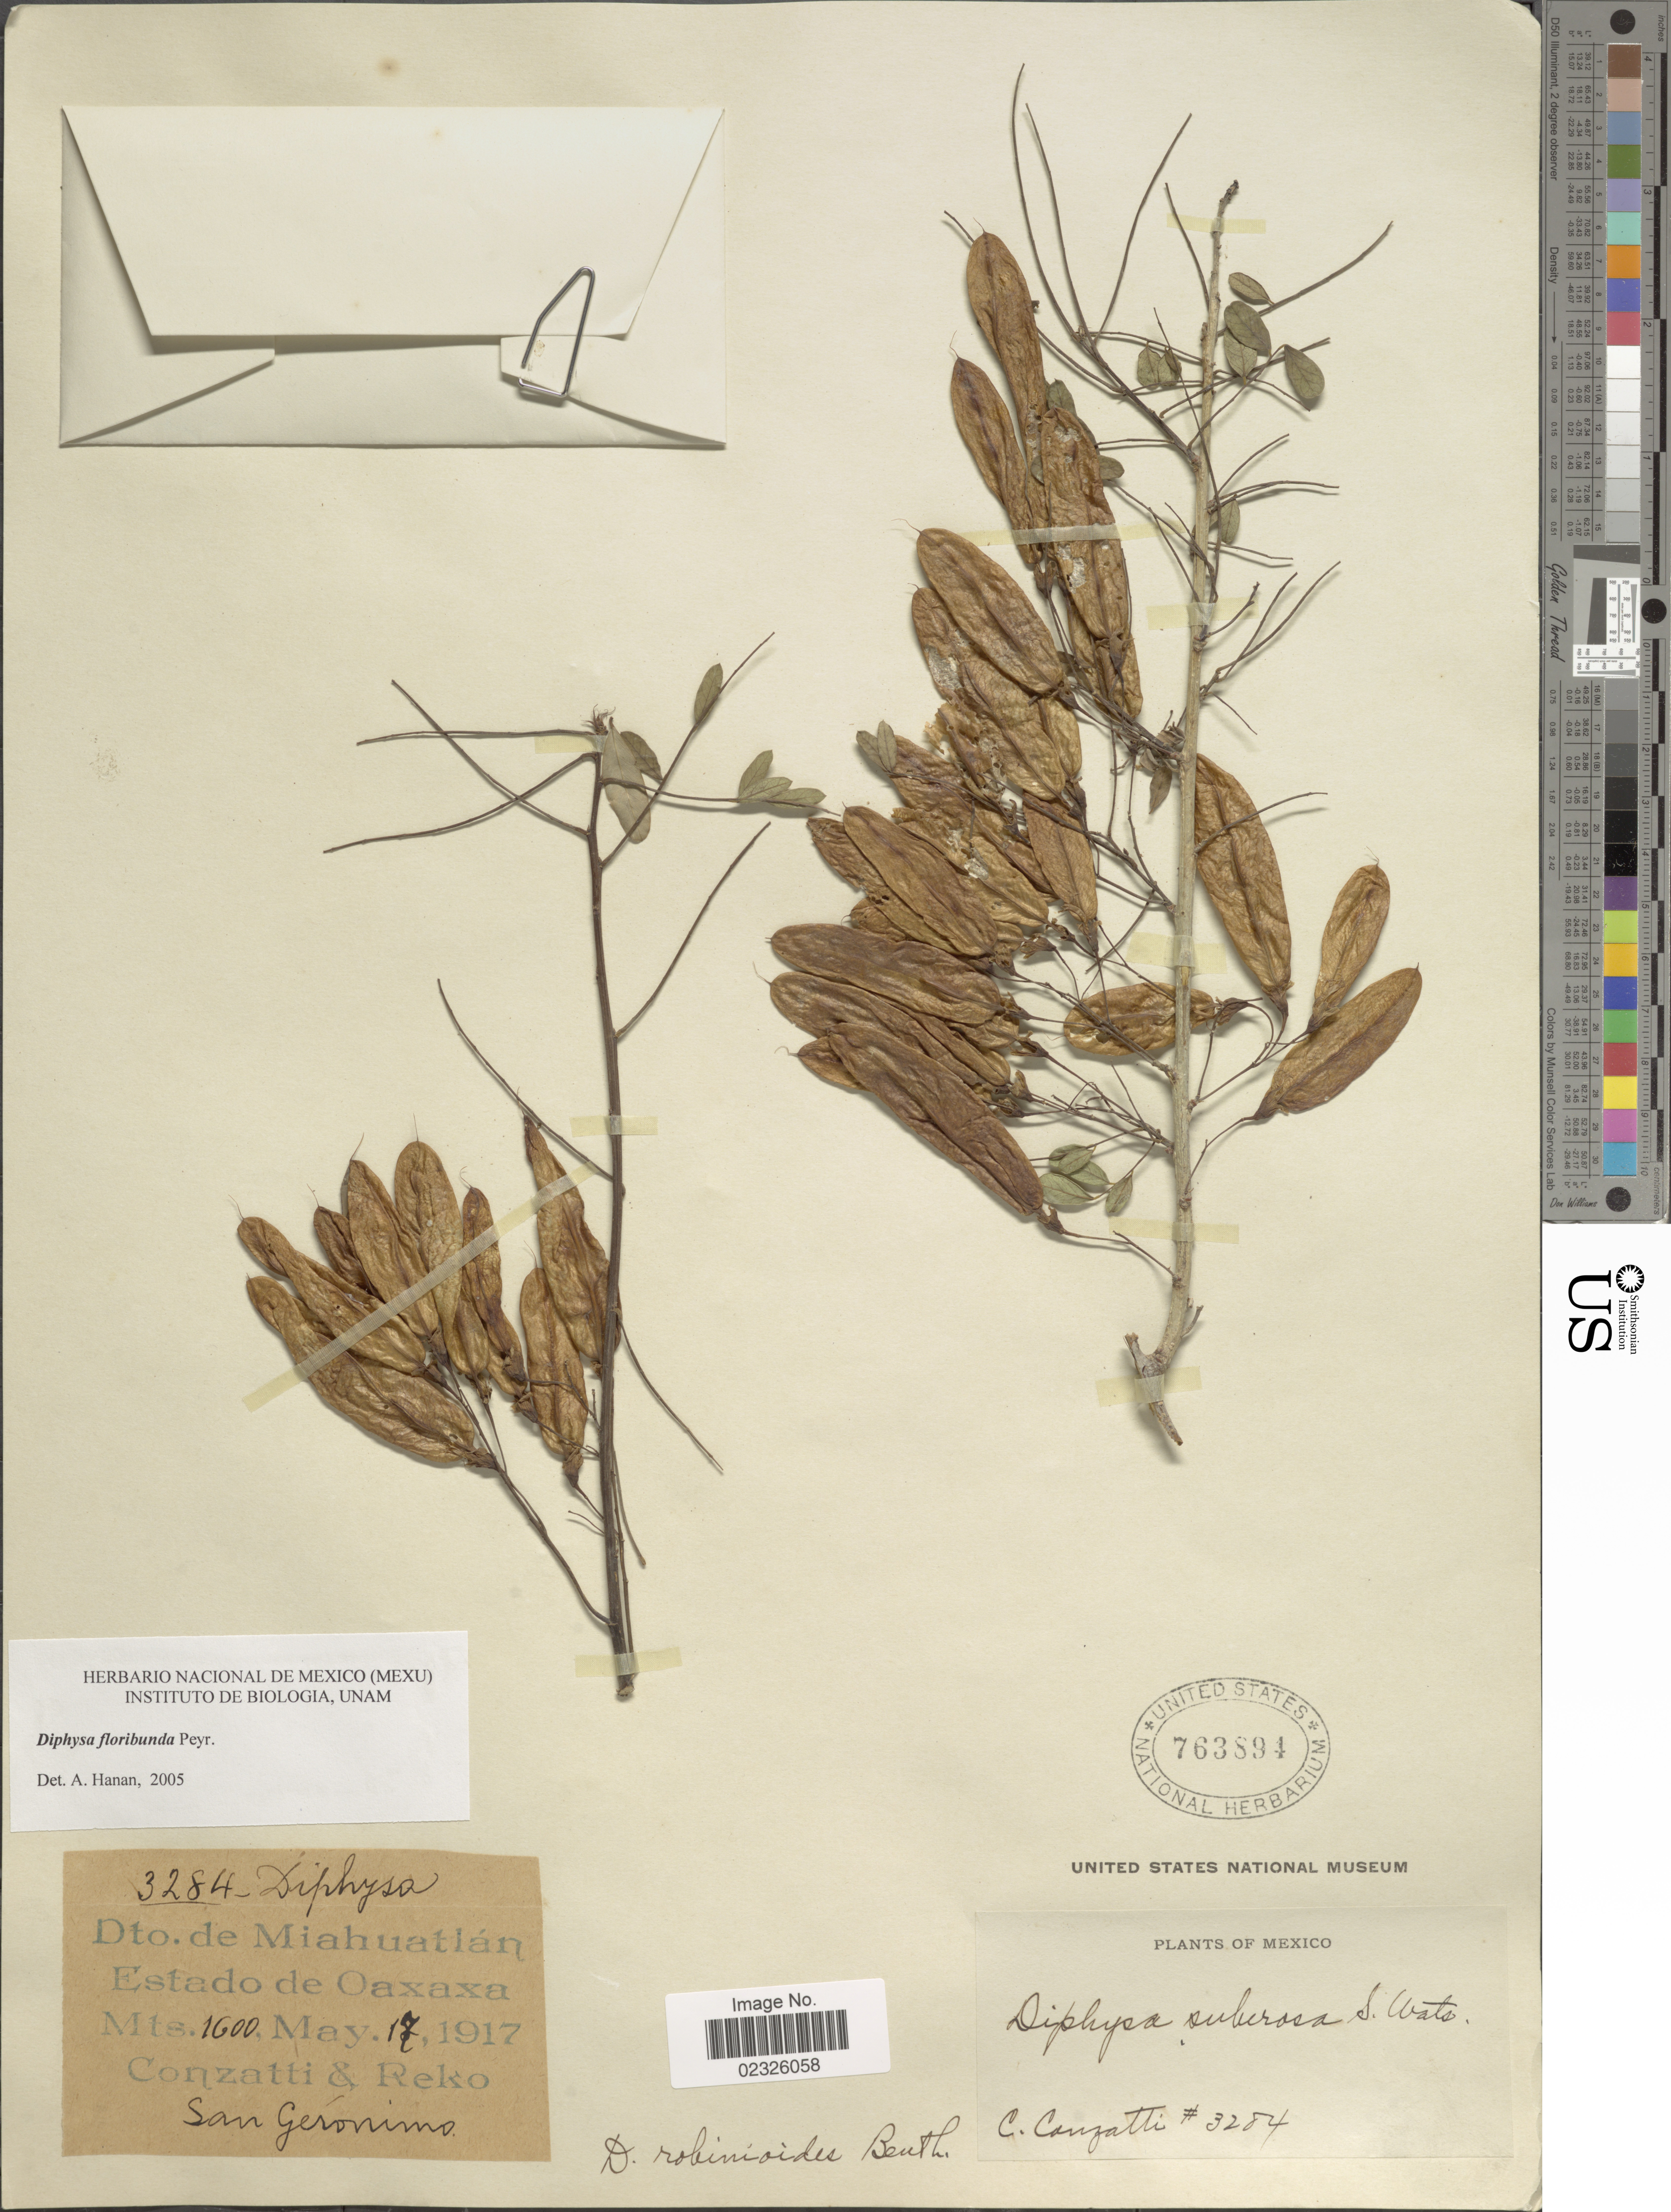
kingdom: Plantae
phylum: Tracheophyta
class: Magnoliopsida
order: Fabales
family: Fabaceae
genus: Diphysa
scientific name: Diphysa floribunda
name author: Peyr.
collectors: C. Conzatti & -. Reko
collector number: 3284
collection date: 1917-05-17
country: Mexico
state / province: Oaxaca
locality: Dto de Miahuatlán, Estado de Oaxaca Mts, San Geronimo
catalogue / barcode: US 763894